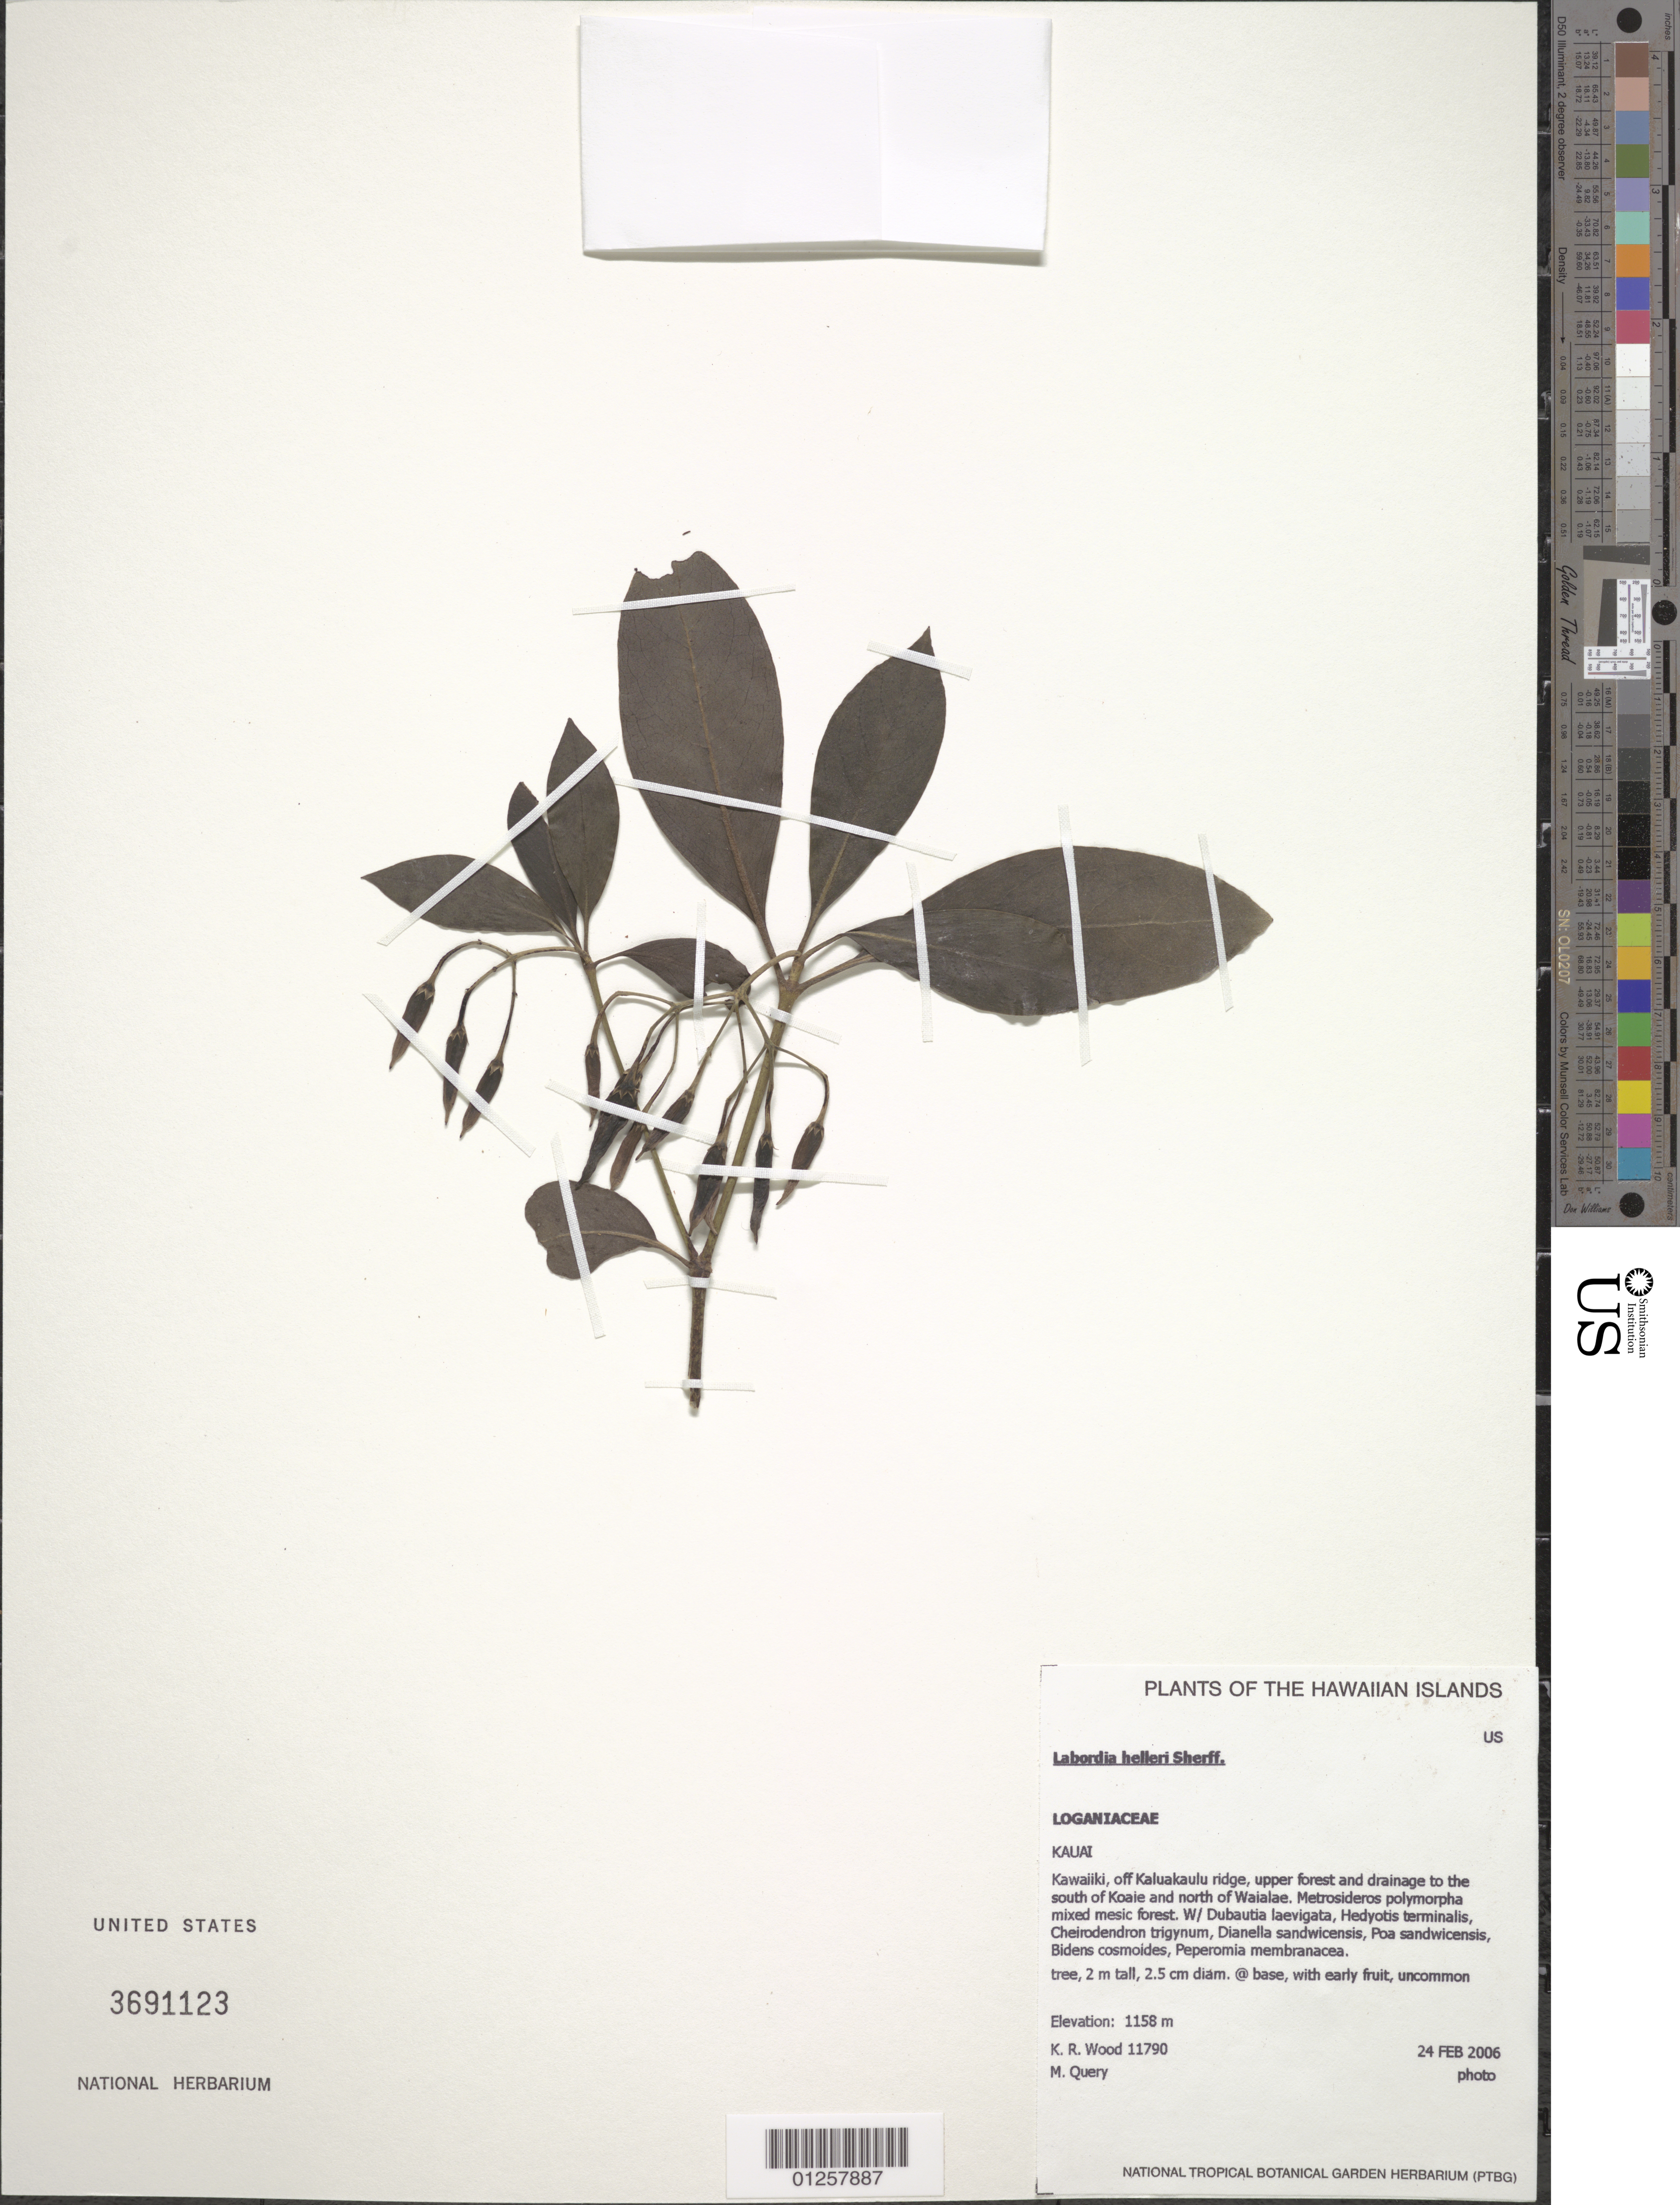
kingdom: Plantae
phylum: Tracheophyta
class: Magnoliopsida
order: Gentianales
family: Loganiaceae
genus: Geniostoma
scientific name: Geniostoma helleri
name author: (Sherff) Byng & Christenh.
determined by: Wagner, W. L., (BOT), Smithsonian Institution - National Museum of Natural History (UNITED STATES)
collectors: K. R. Wood & M. Query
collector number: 11767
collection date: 2006-02-24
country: United States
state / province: Hawaii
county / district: Kaui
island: Kaua'i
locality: Kawaiiki, off Kaluakaulu ridge, upper forest and drainage to the south of Koaie and north of Waialae.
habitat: Mixed mesic forest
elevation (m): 1158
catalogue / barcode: US 3691123